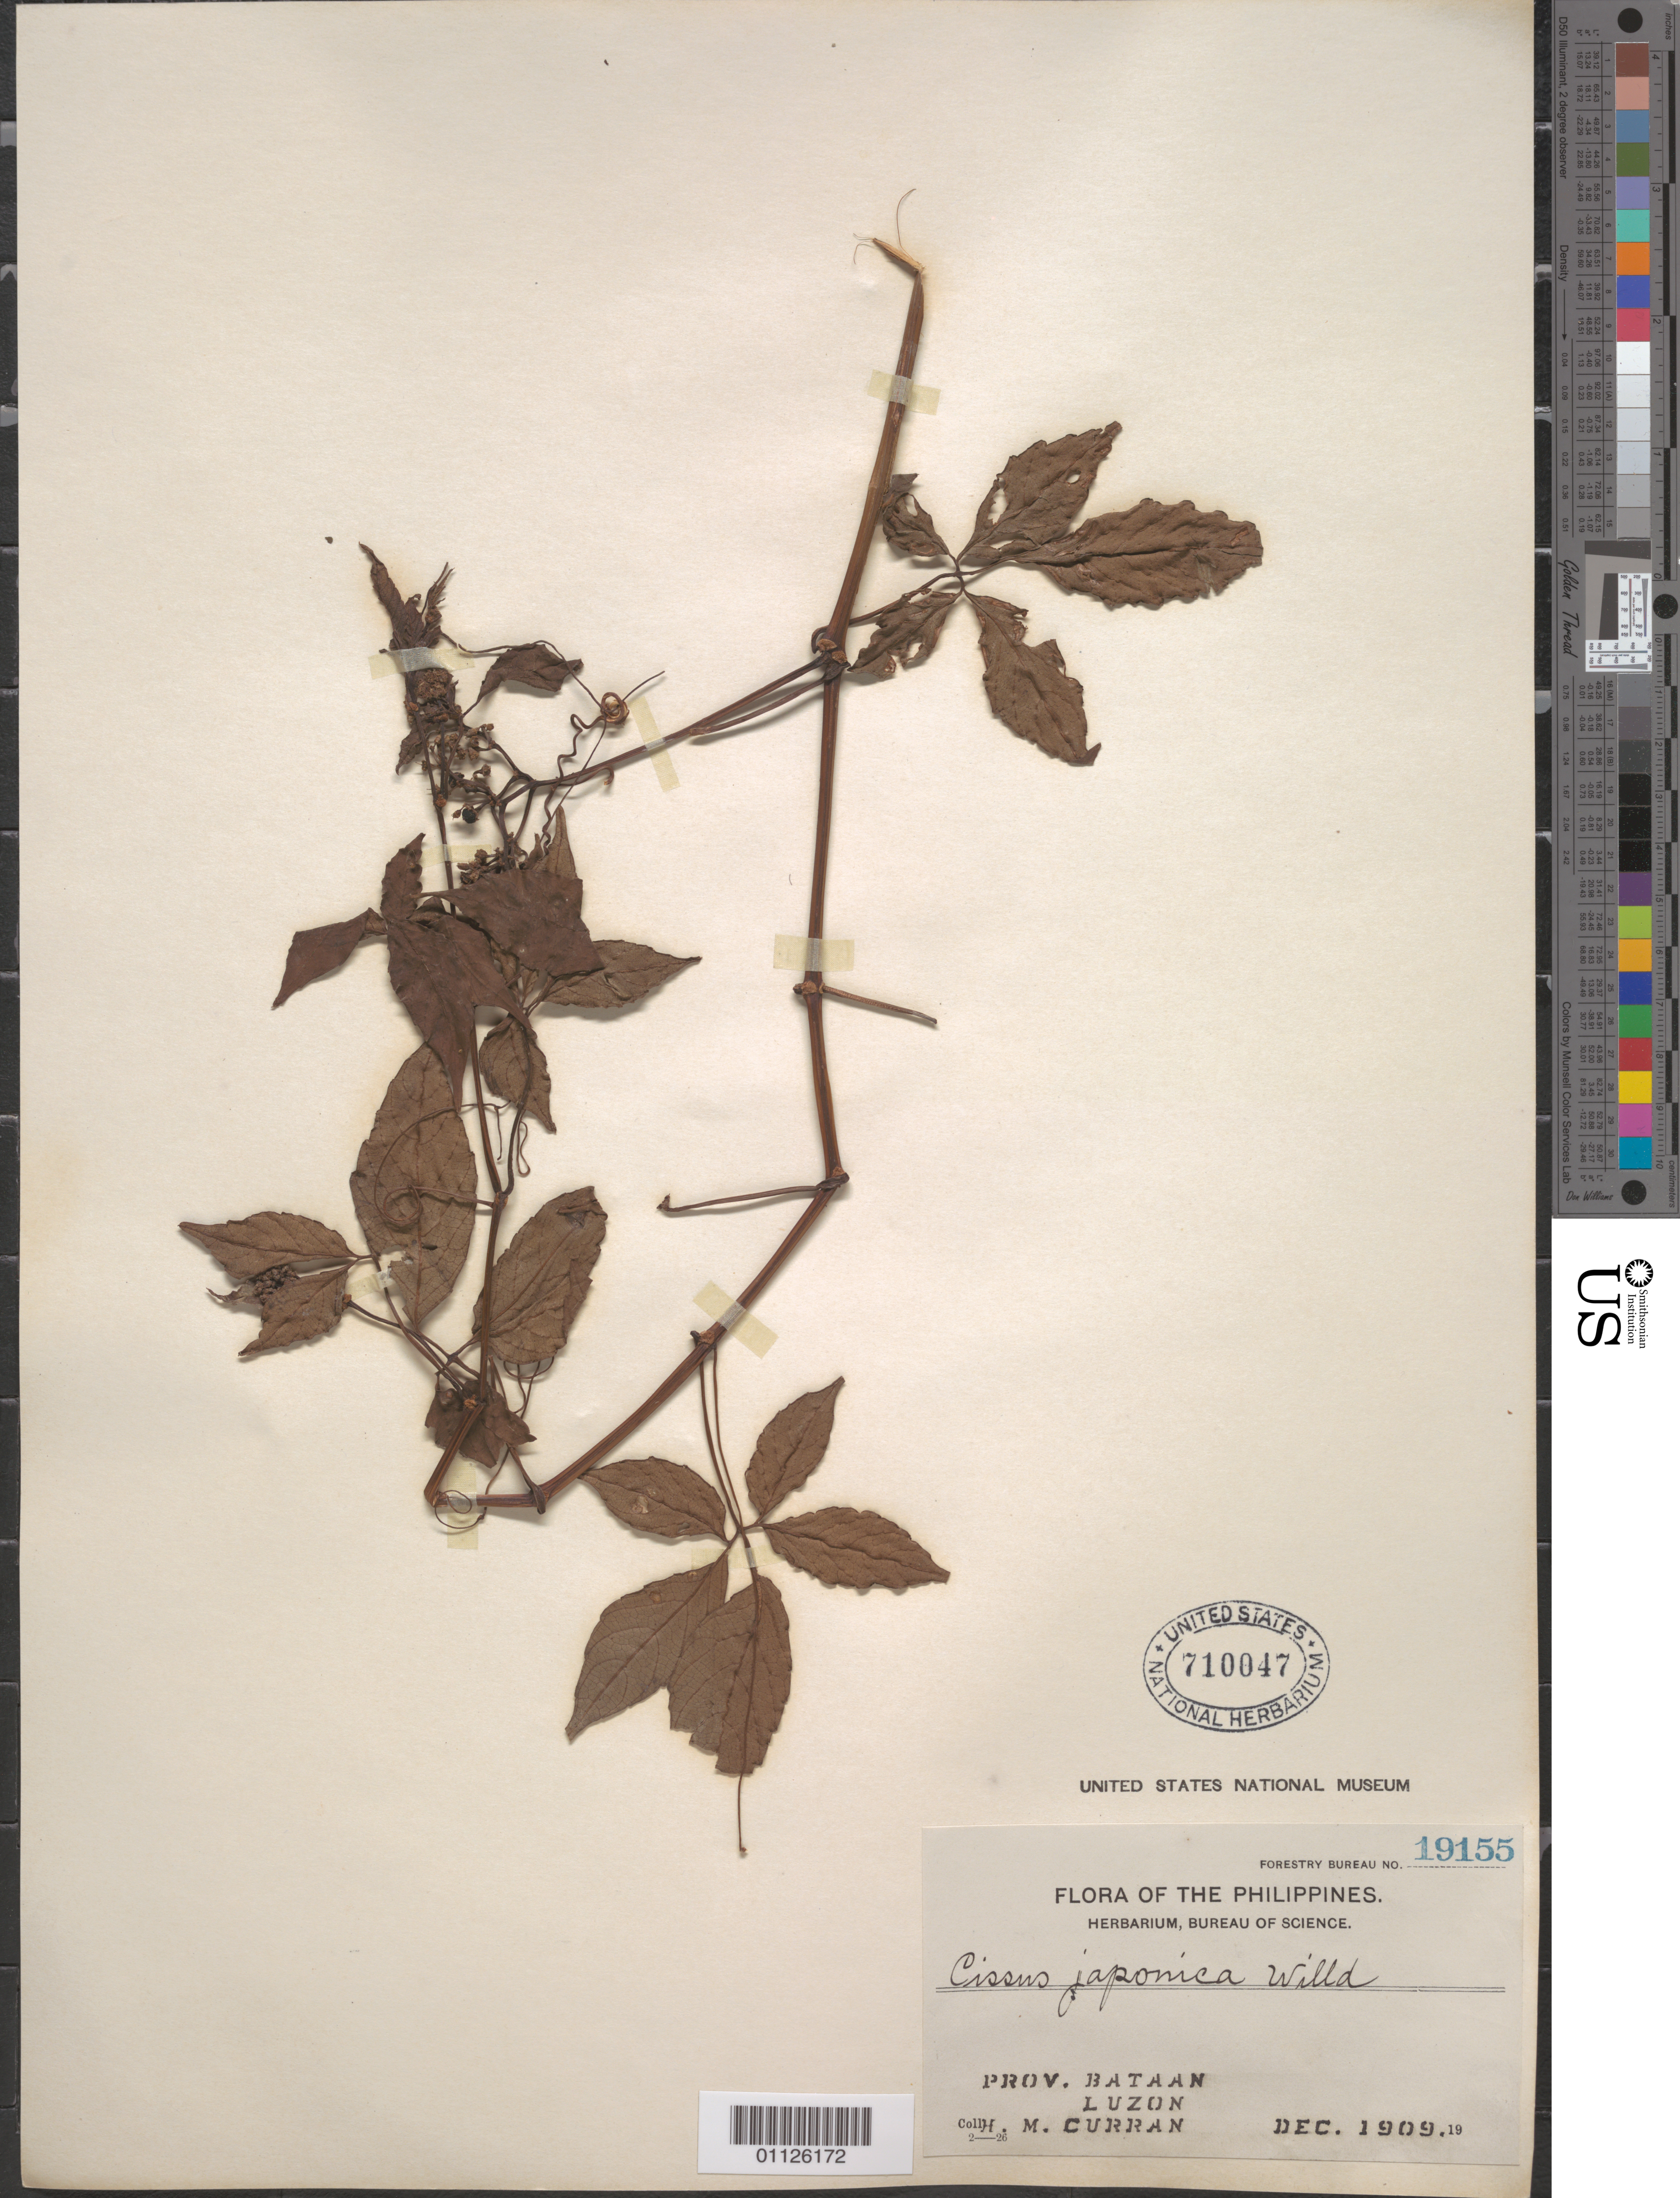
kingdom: Plantae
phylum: Tracheophyta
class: Magnoliopsida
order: Vitales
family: Vitaceae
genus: Cissus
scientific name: Cissus japonica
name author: (Thunb.) Willd.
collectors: H. M. Curran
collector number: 19155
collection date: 1909-12-19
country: Philippines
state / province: Central Luzon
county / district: Bataan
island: Luzon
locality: Luzon.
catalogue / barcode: US 710047